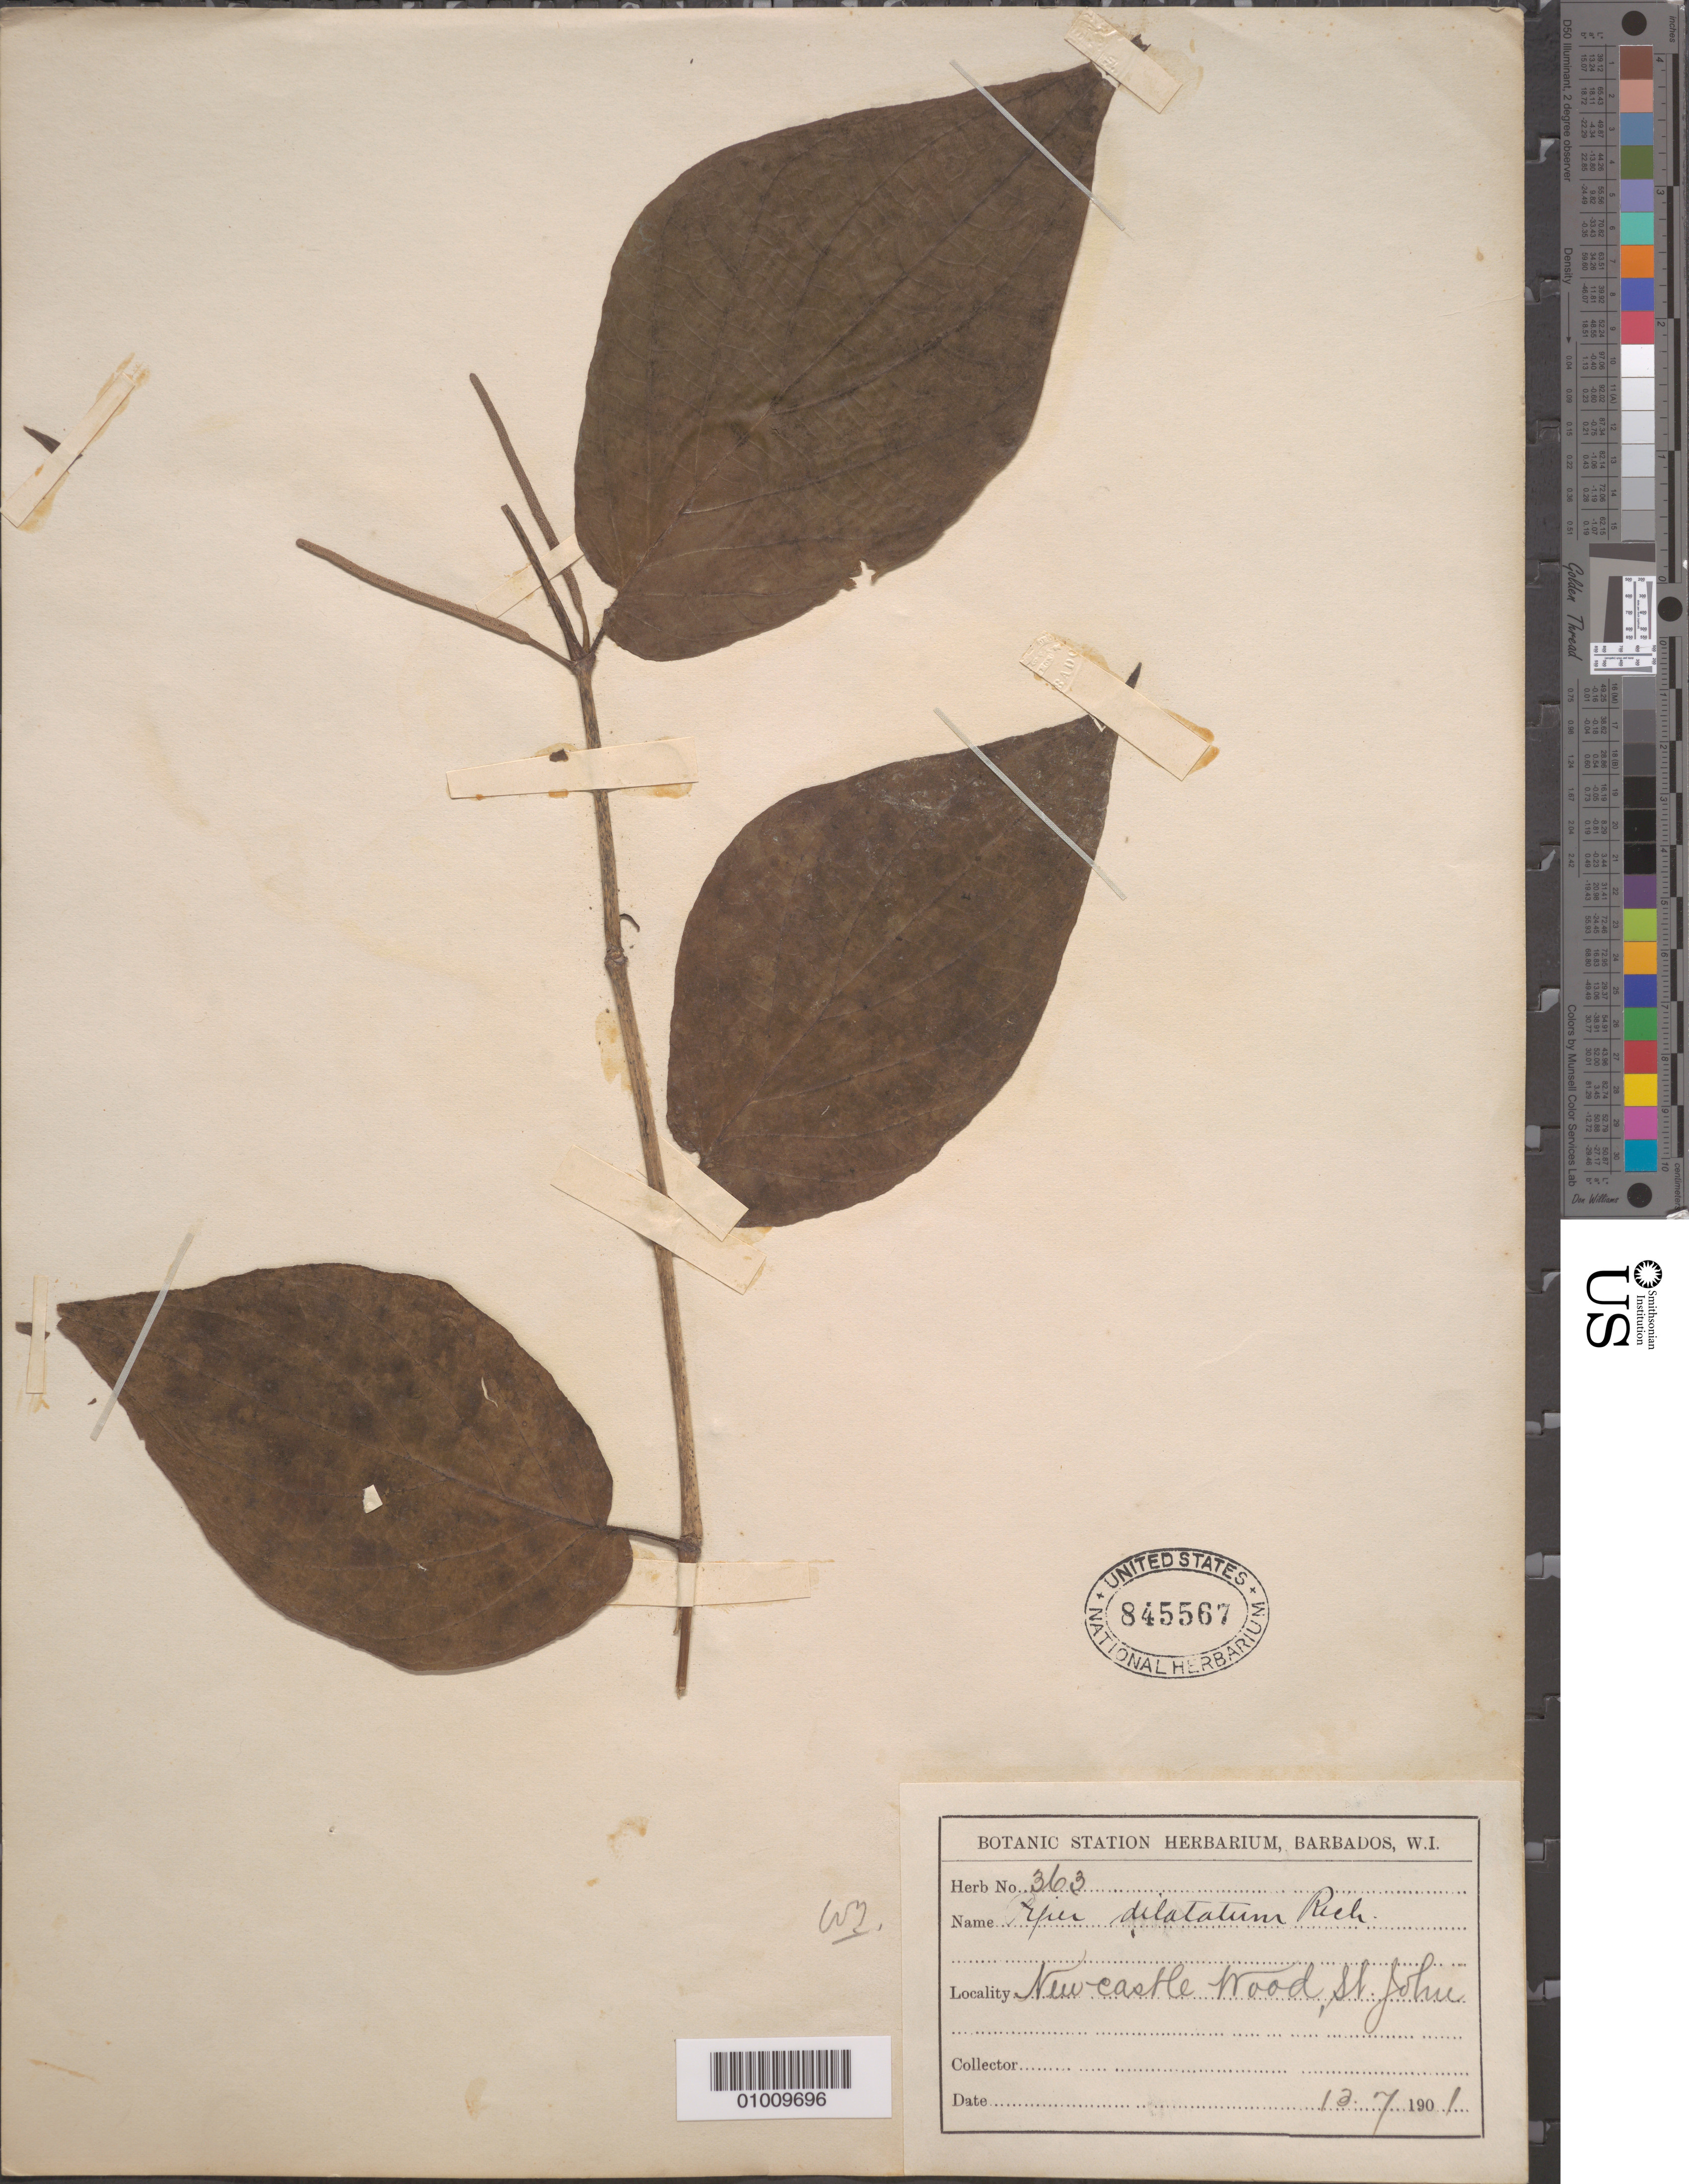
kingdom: Plantae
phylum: Tracheophyta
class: Magnoliopsida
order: Piperales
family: Piperaceae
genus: Piper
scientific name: Piper dilatatum var. dilatatum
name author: Rich.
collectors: J. Dash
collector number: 363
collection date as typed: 13 Jul 1901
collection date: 1901-07-13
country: Barbados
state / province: Saint John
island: Barbados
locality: New Castle wood, St. John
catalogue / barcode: US 845567